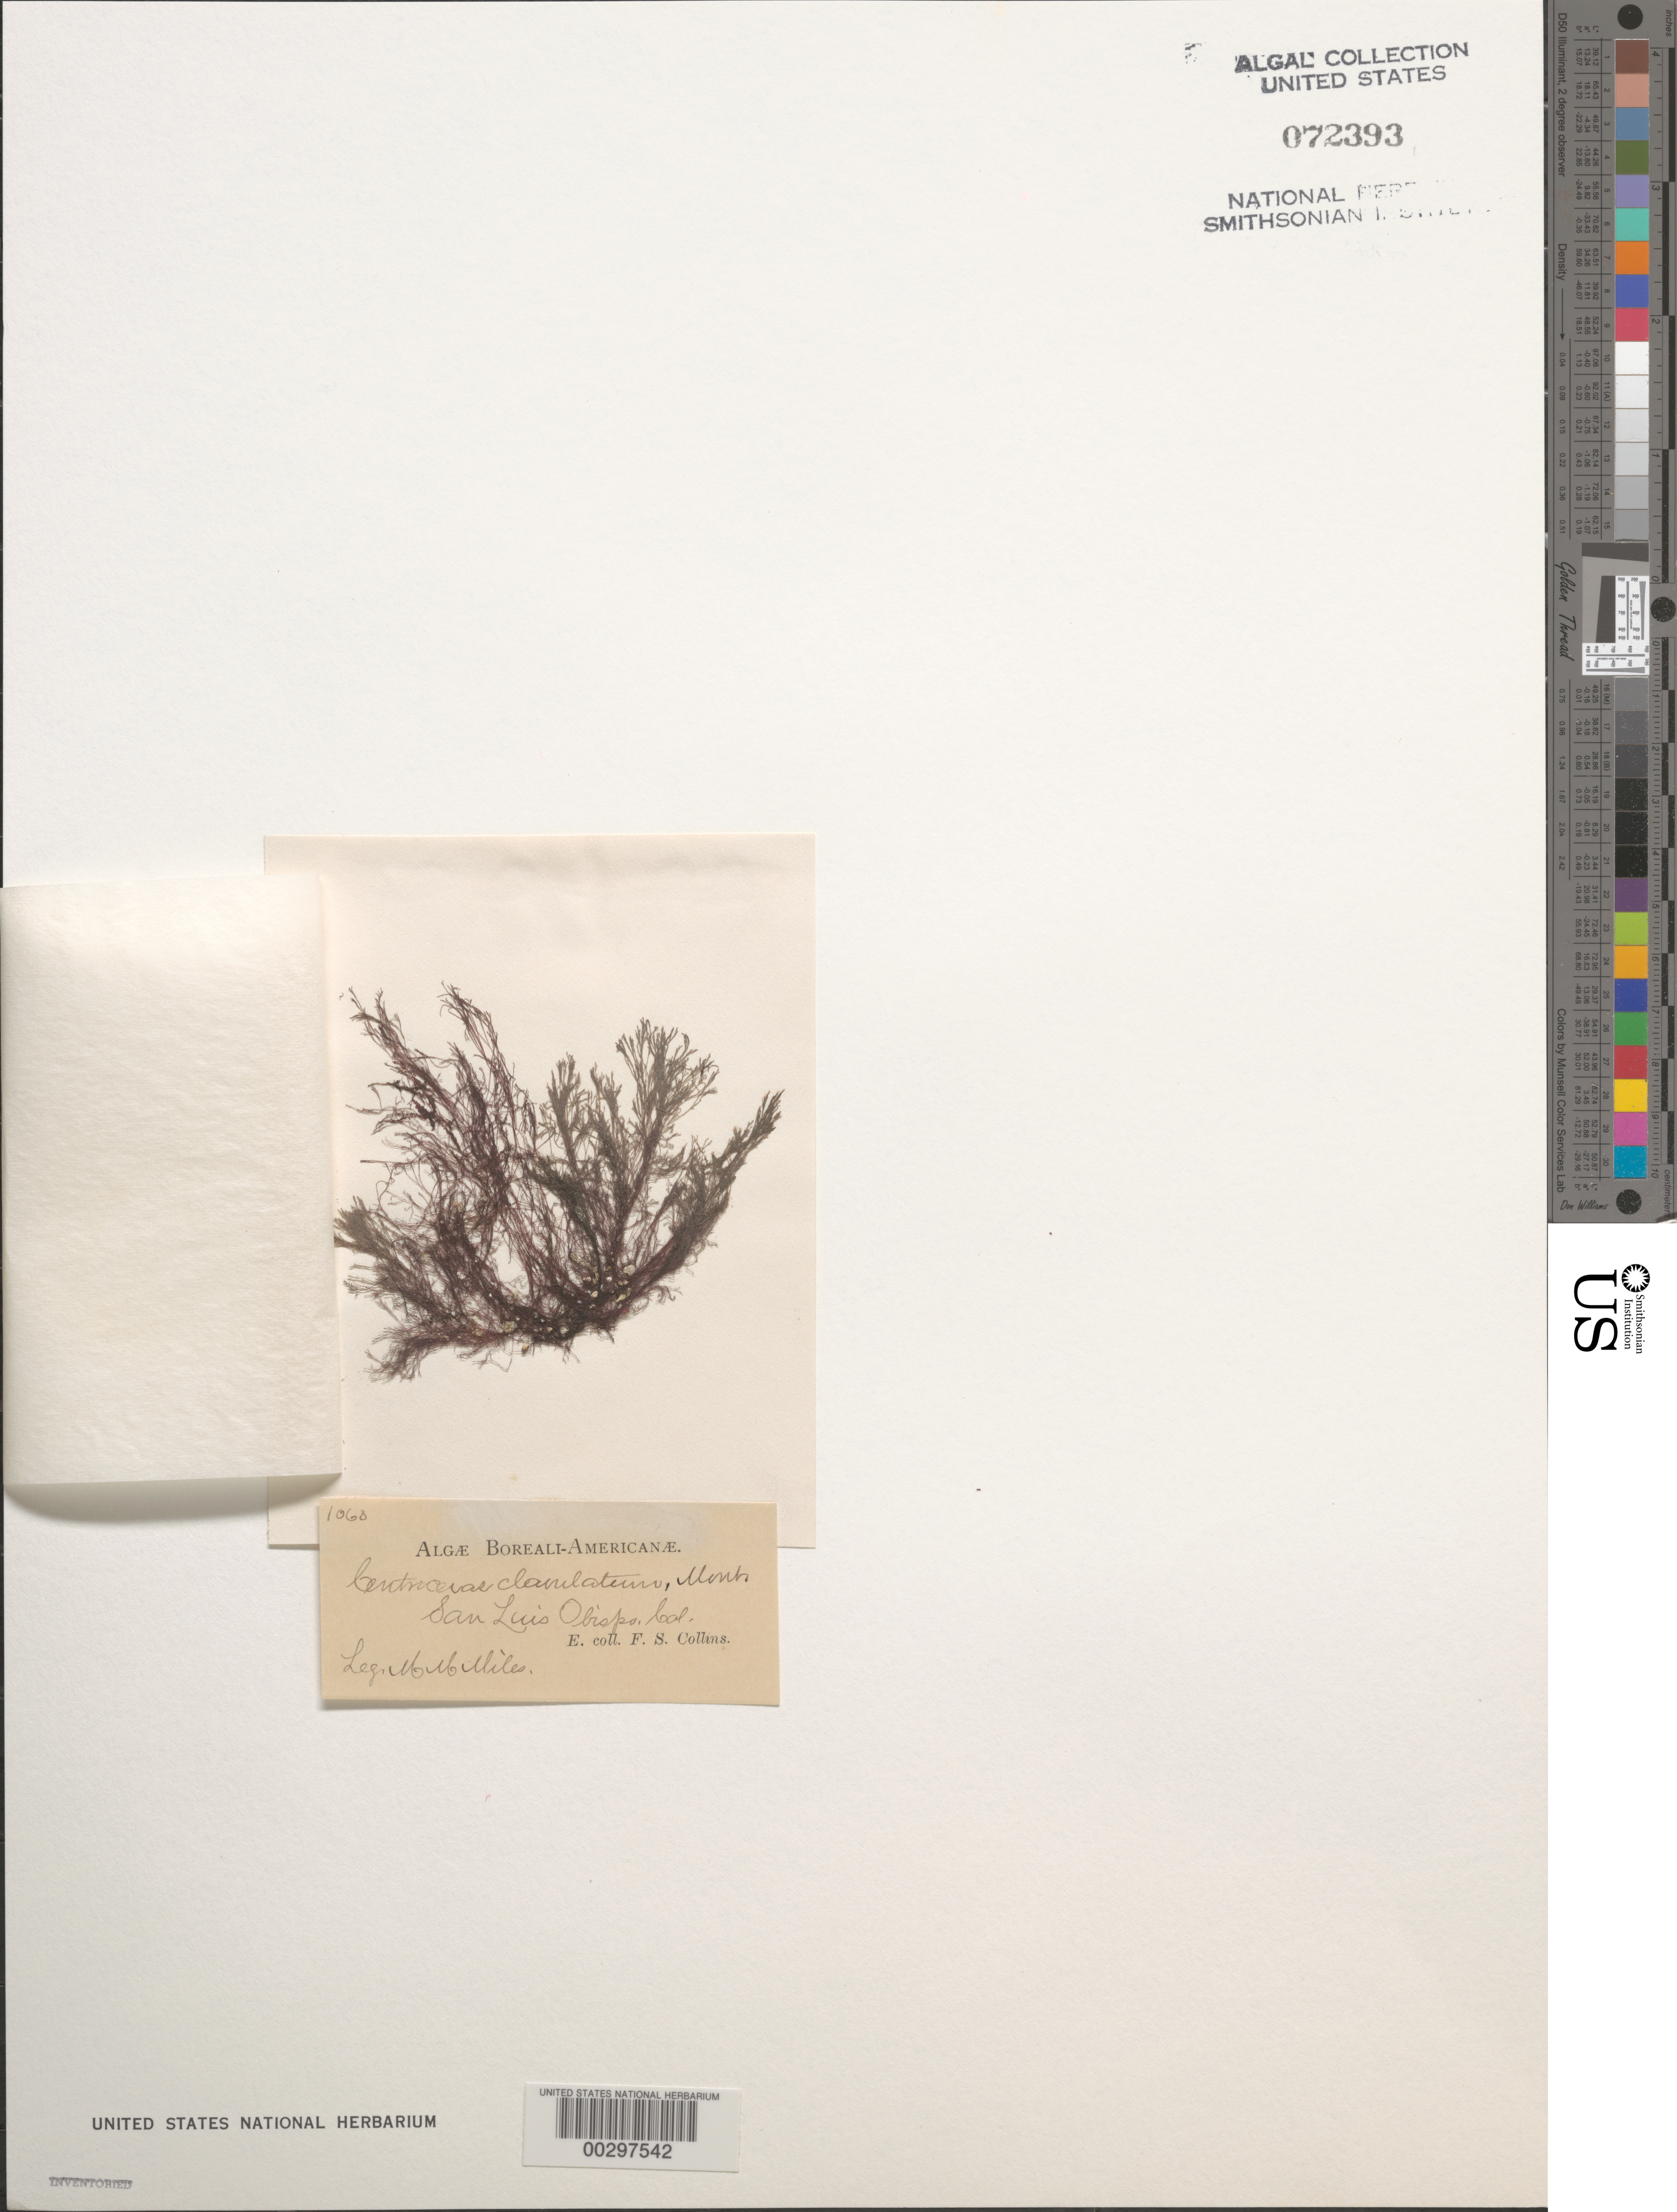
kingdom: Plantae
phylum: Rhodophyta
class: Florideophyceae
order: Ceramiales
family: Ceramiaceae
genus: Centroceras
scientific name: Centroceras clavulatum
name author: (C. Agardh) Mont.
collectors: M. Miles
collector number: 1063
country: United States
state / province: California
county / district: San Luis Obispo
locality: San Luis Obispo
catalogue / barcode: US 72393